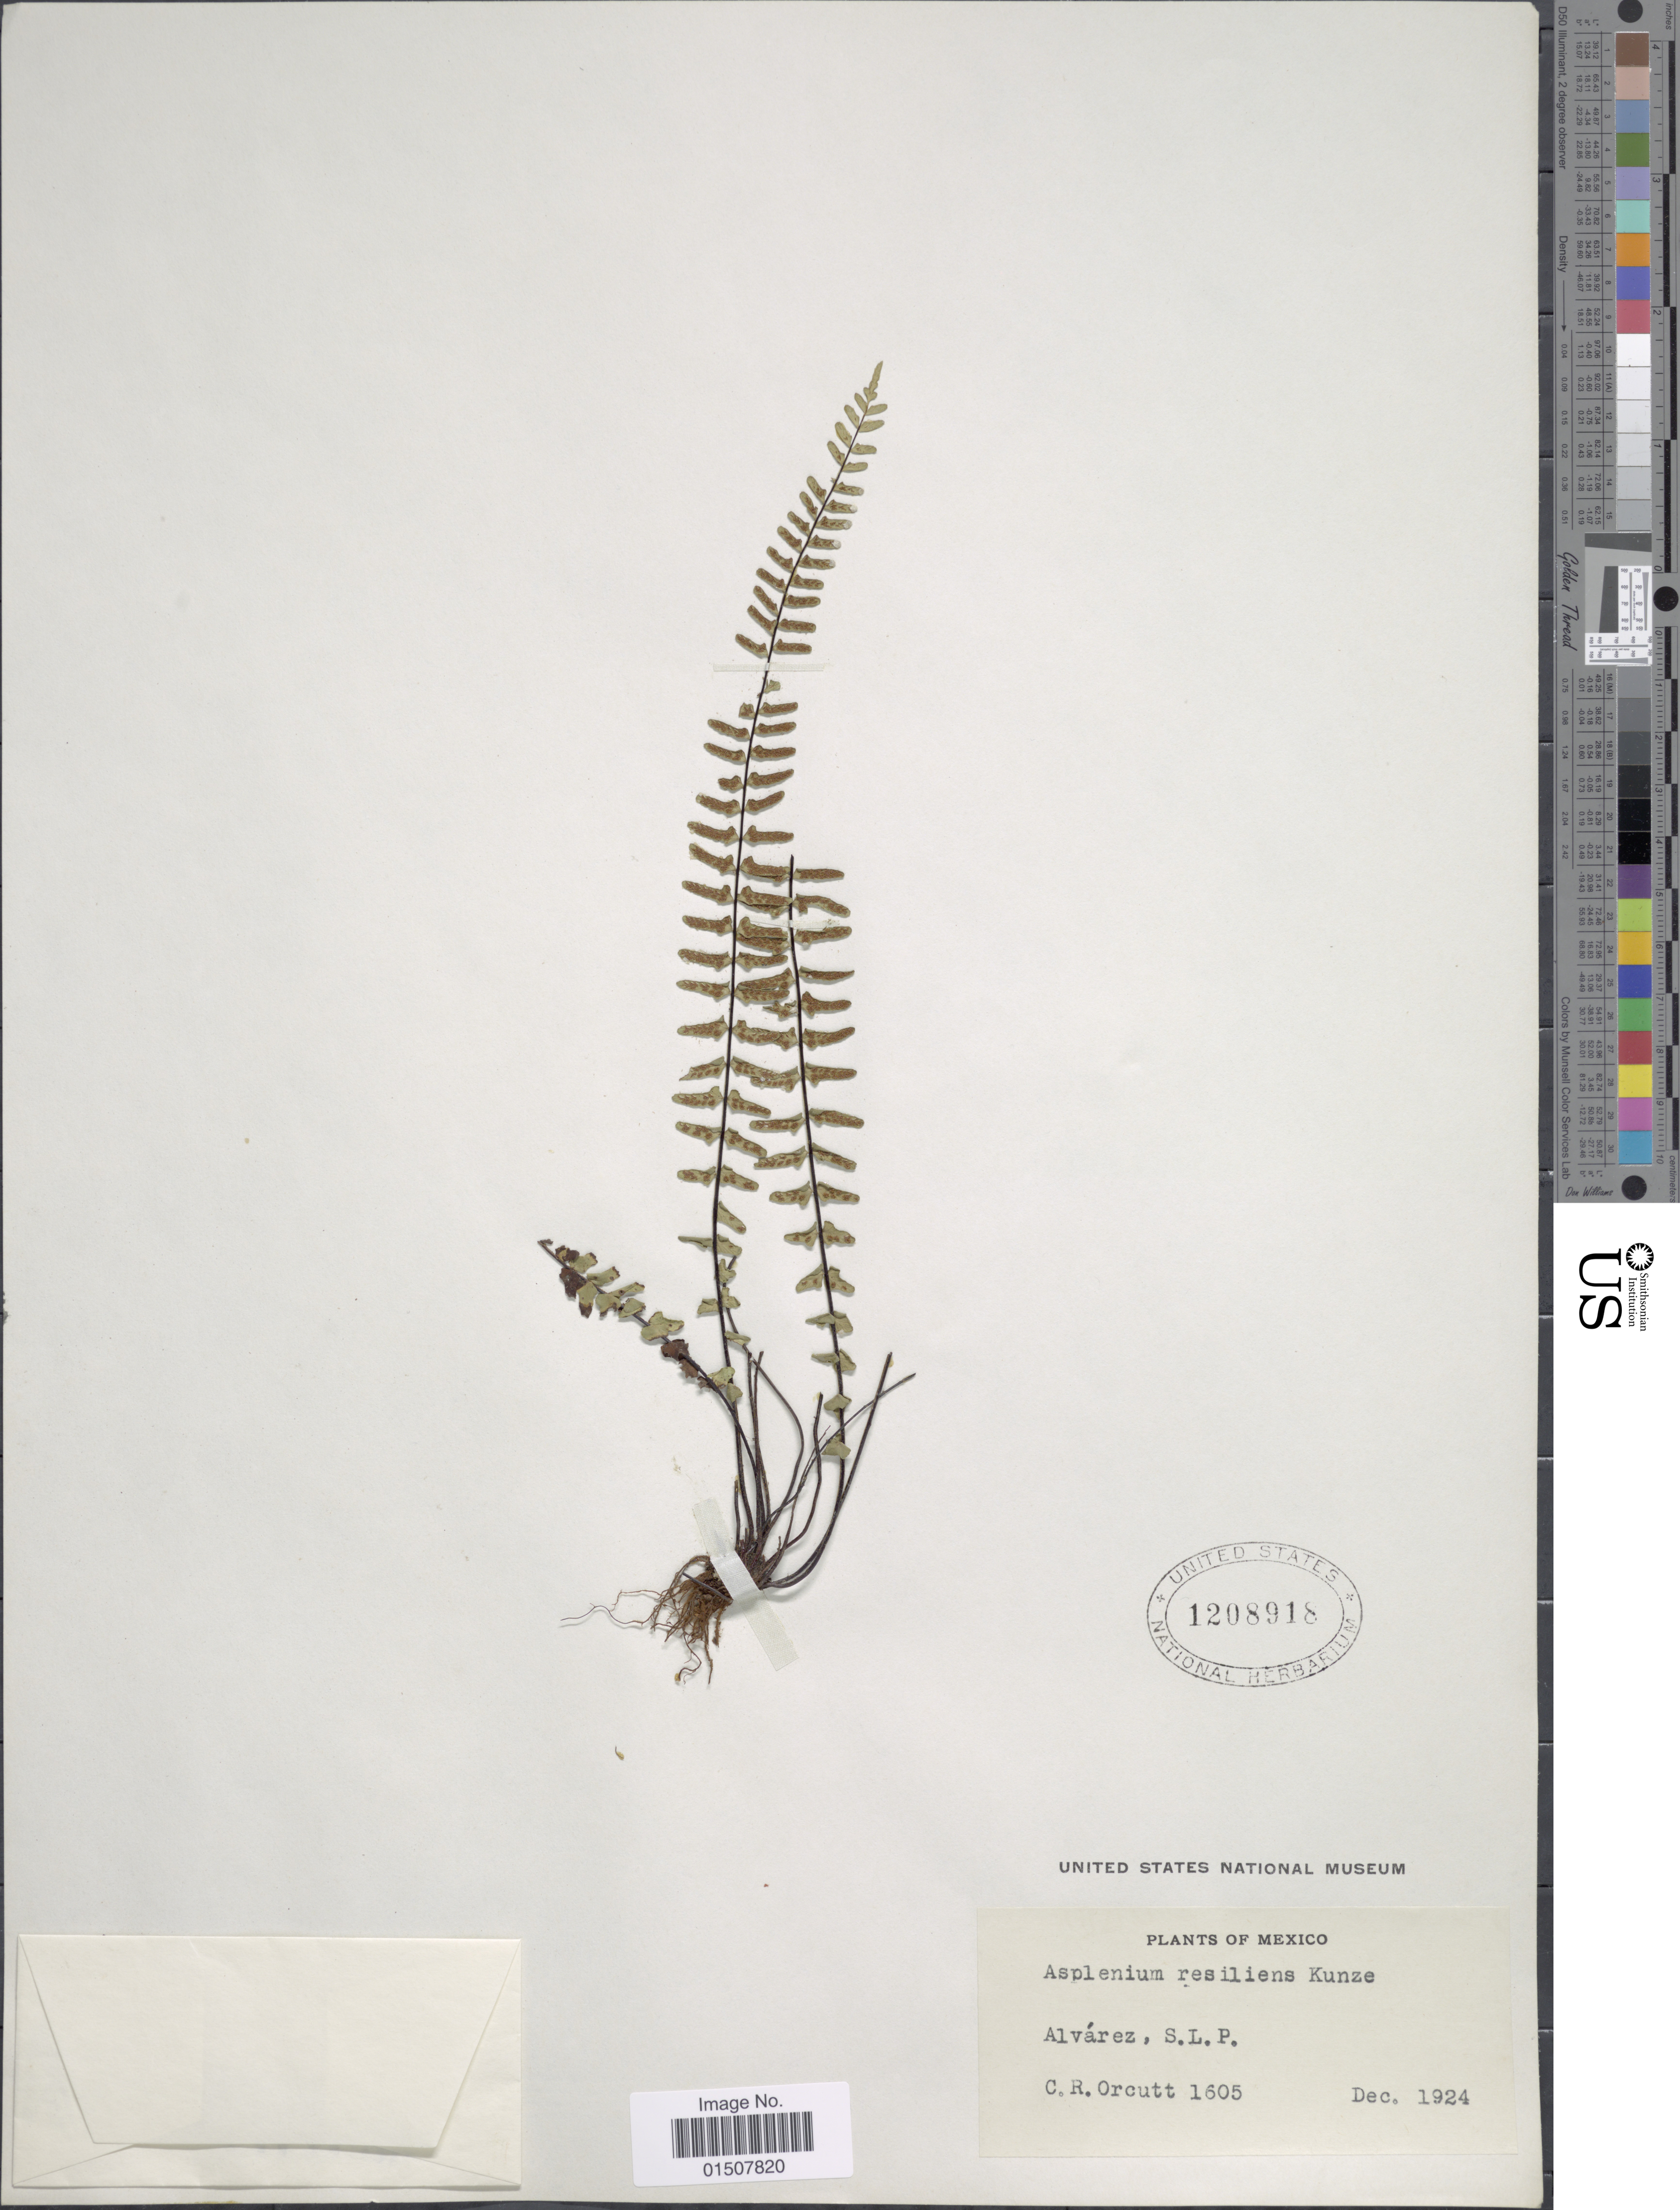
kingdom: Plantae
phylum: Tracheophyta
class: Polypodiopsida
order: Polypodiales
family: Aspleniaceae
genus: Asplenium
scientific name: Asplenium resiliens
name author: Kunze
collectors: C. R. Orcutt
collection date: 1924-12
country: Mexico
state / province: San Luis Potosí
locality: Alvarez, S. L. P.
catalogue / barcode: US 1208918